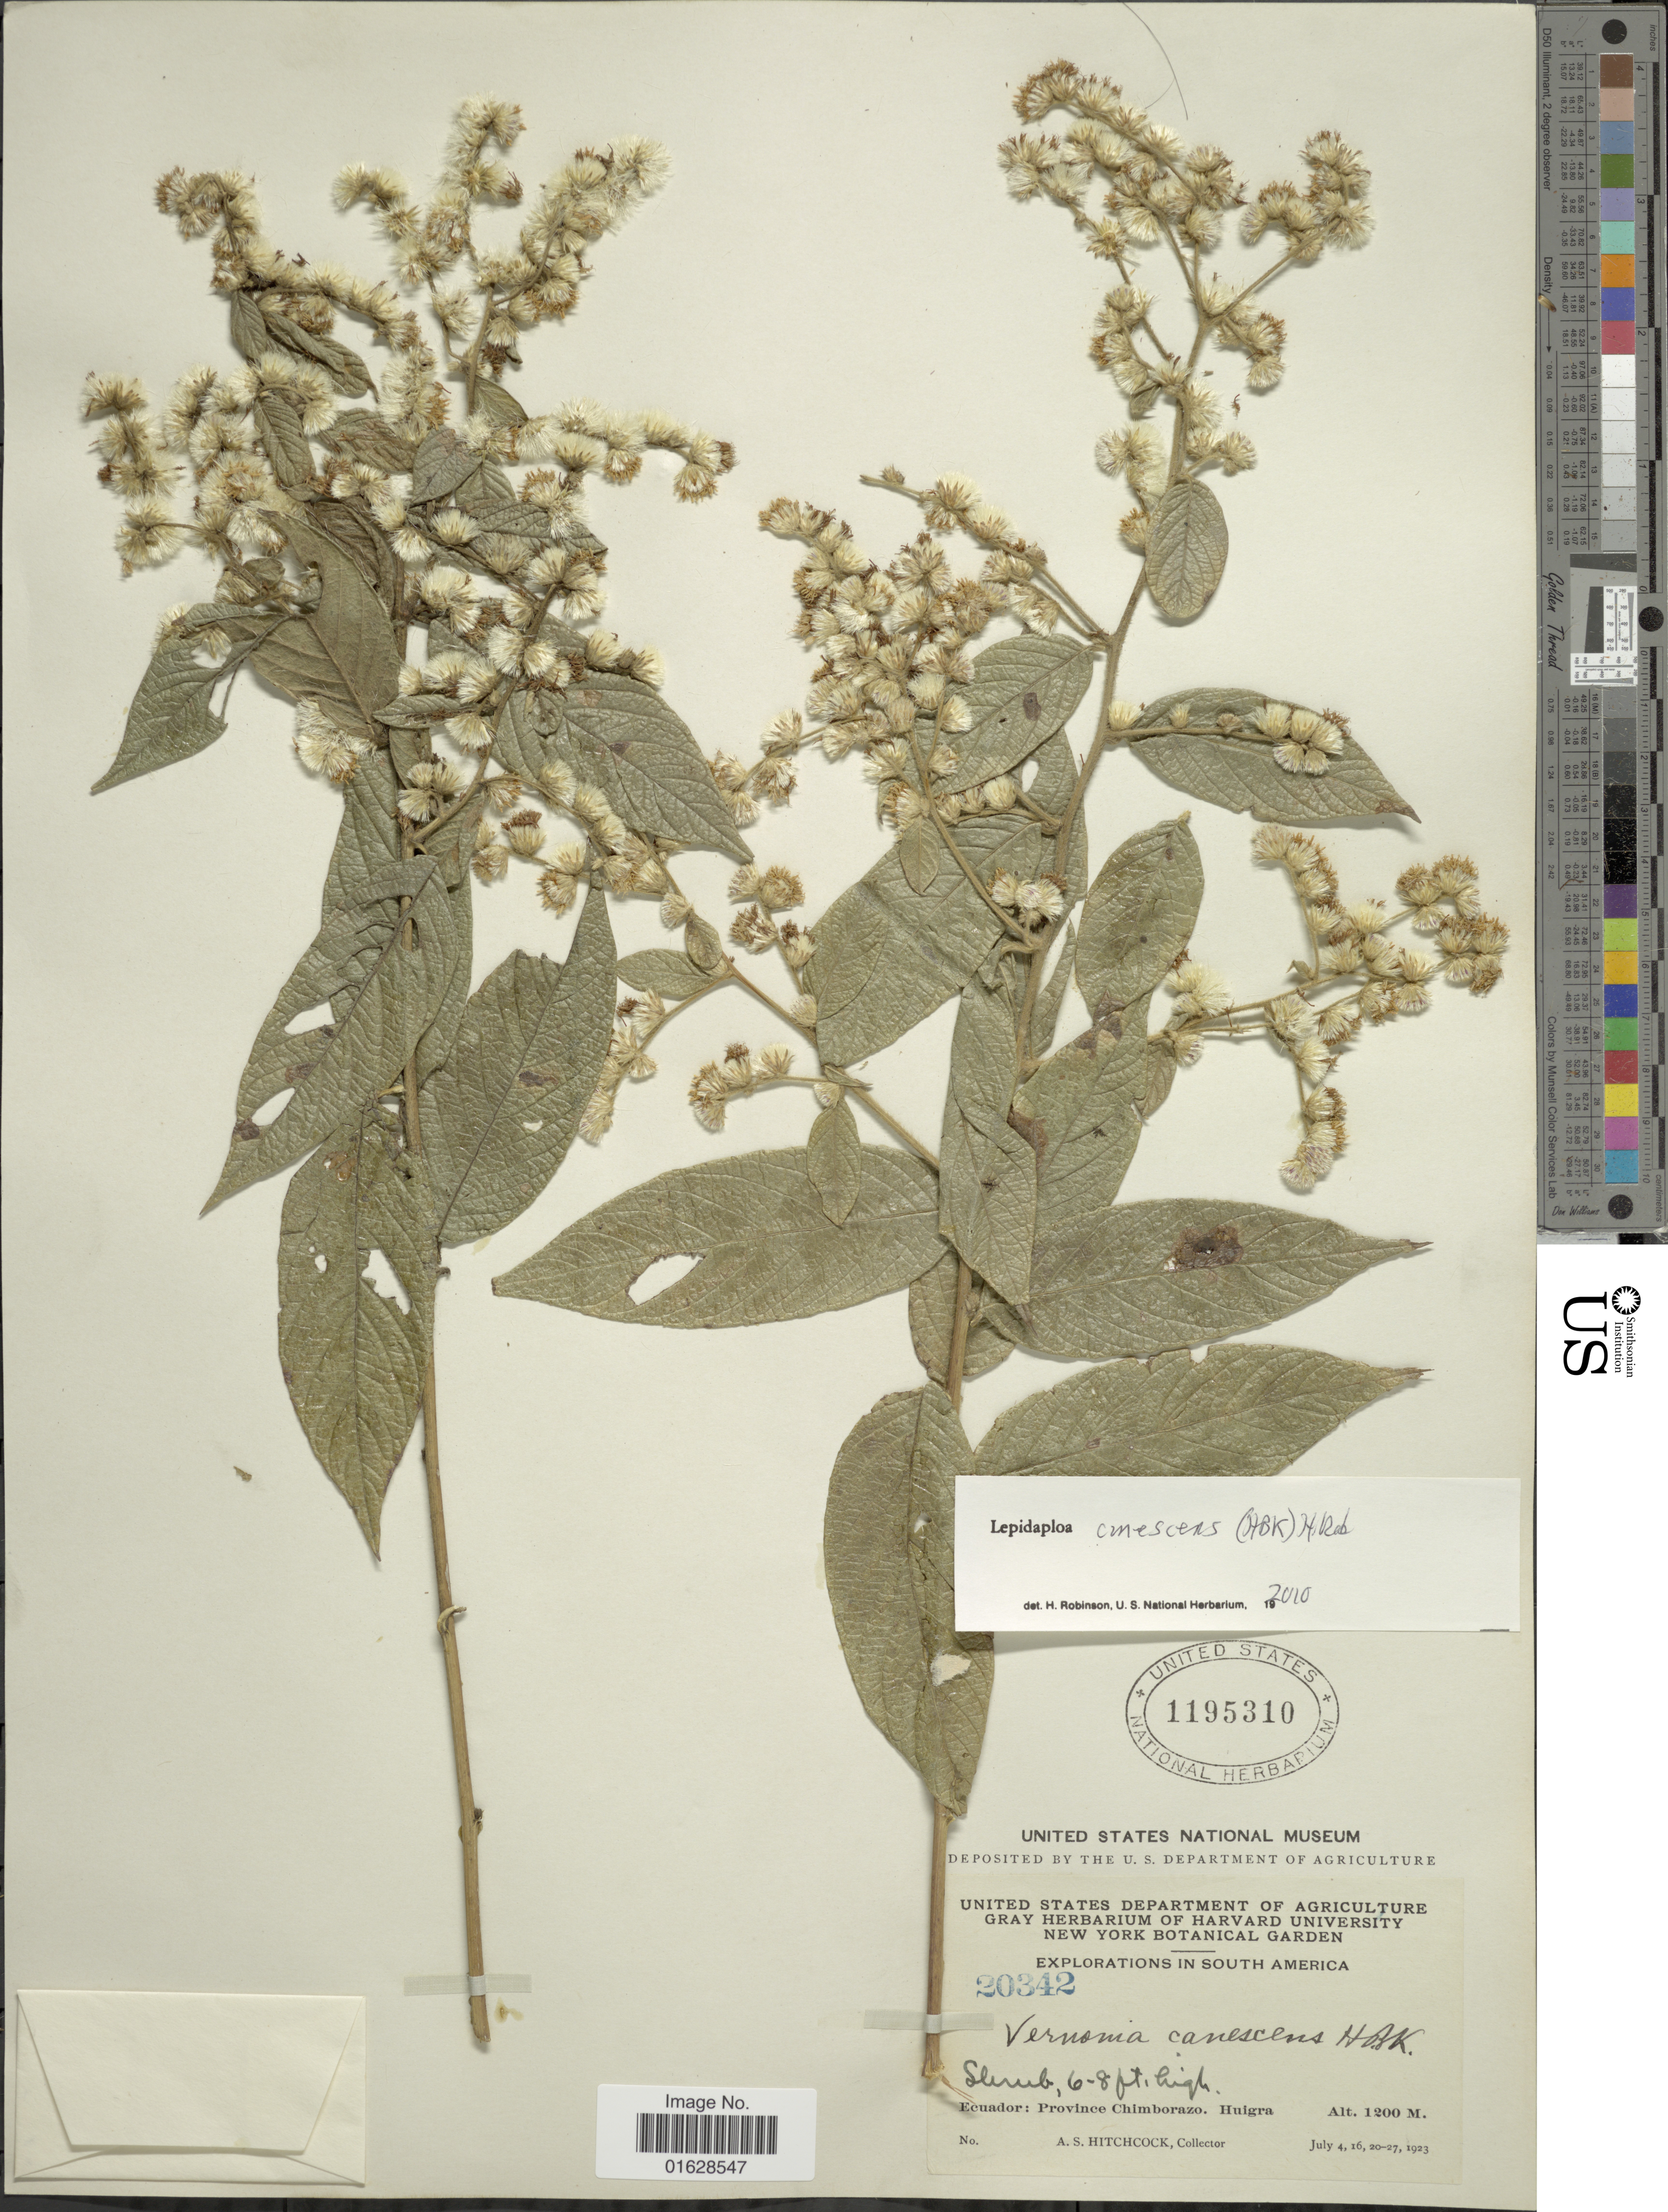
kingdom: Plantae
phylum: Tracheophyta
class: Magnoliopsida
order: Asterales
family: Asteraceae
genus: Lepidaploa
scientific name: Lepidaploa canescens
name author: (Kunth) H. Rob.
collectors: A. S. Hitchcock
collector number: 20342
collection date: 1923-07-04/1923-07-27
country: Ecuador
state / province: Chimborazo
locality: South America. Ecuador: Province Chimborazo. Huigra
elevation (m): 1200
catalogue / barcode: US 1195310